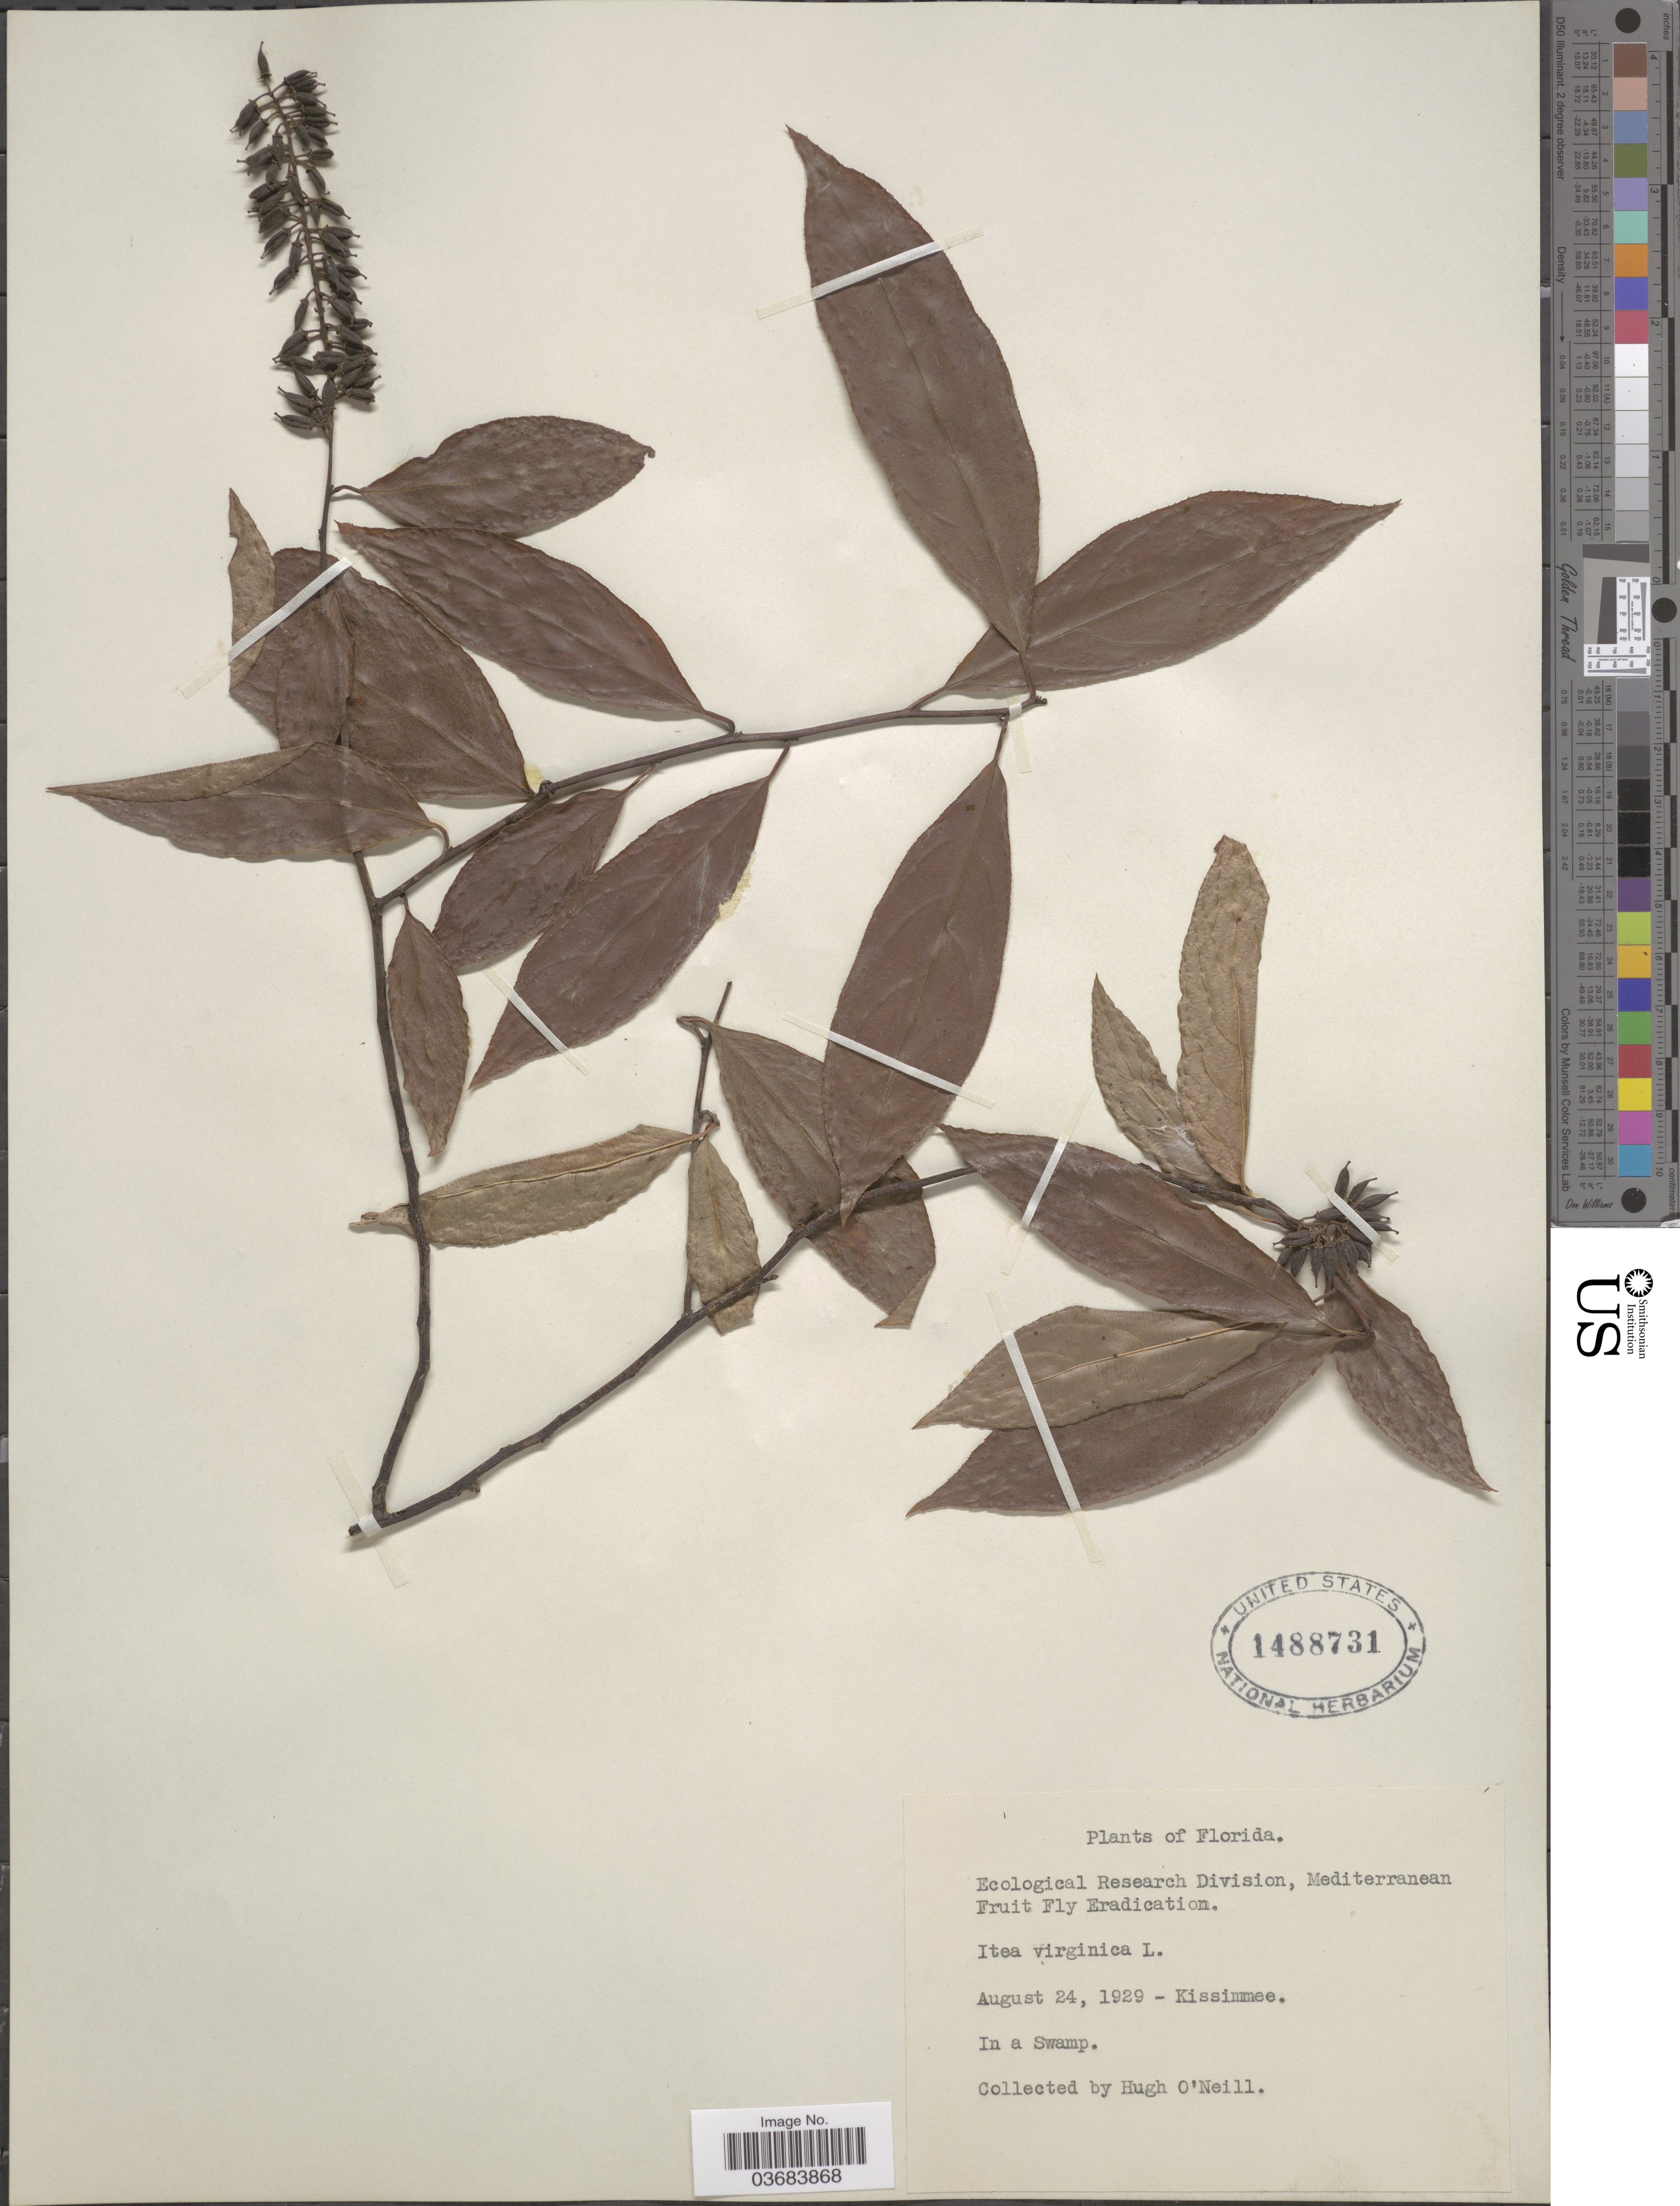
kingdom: Plantae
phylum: Tracheophyta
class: Magnoliopsida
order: Saxifragales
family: Iteaceae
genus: Itea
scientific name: Itea virginica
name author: L.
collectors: H. O'Neill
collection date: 1929-08-24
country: United States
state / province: Florida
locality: Kissimmee.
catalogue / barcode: US 1488731